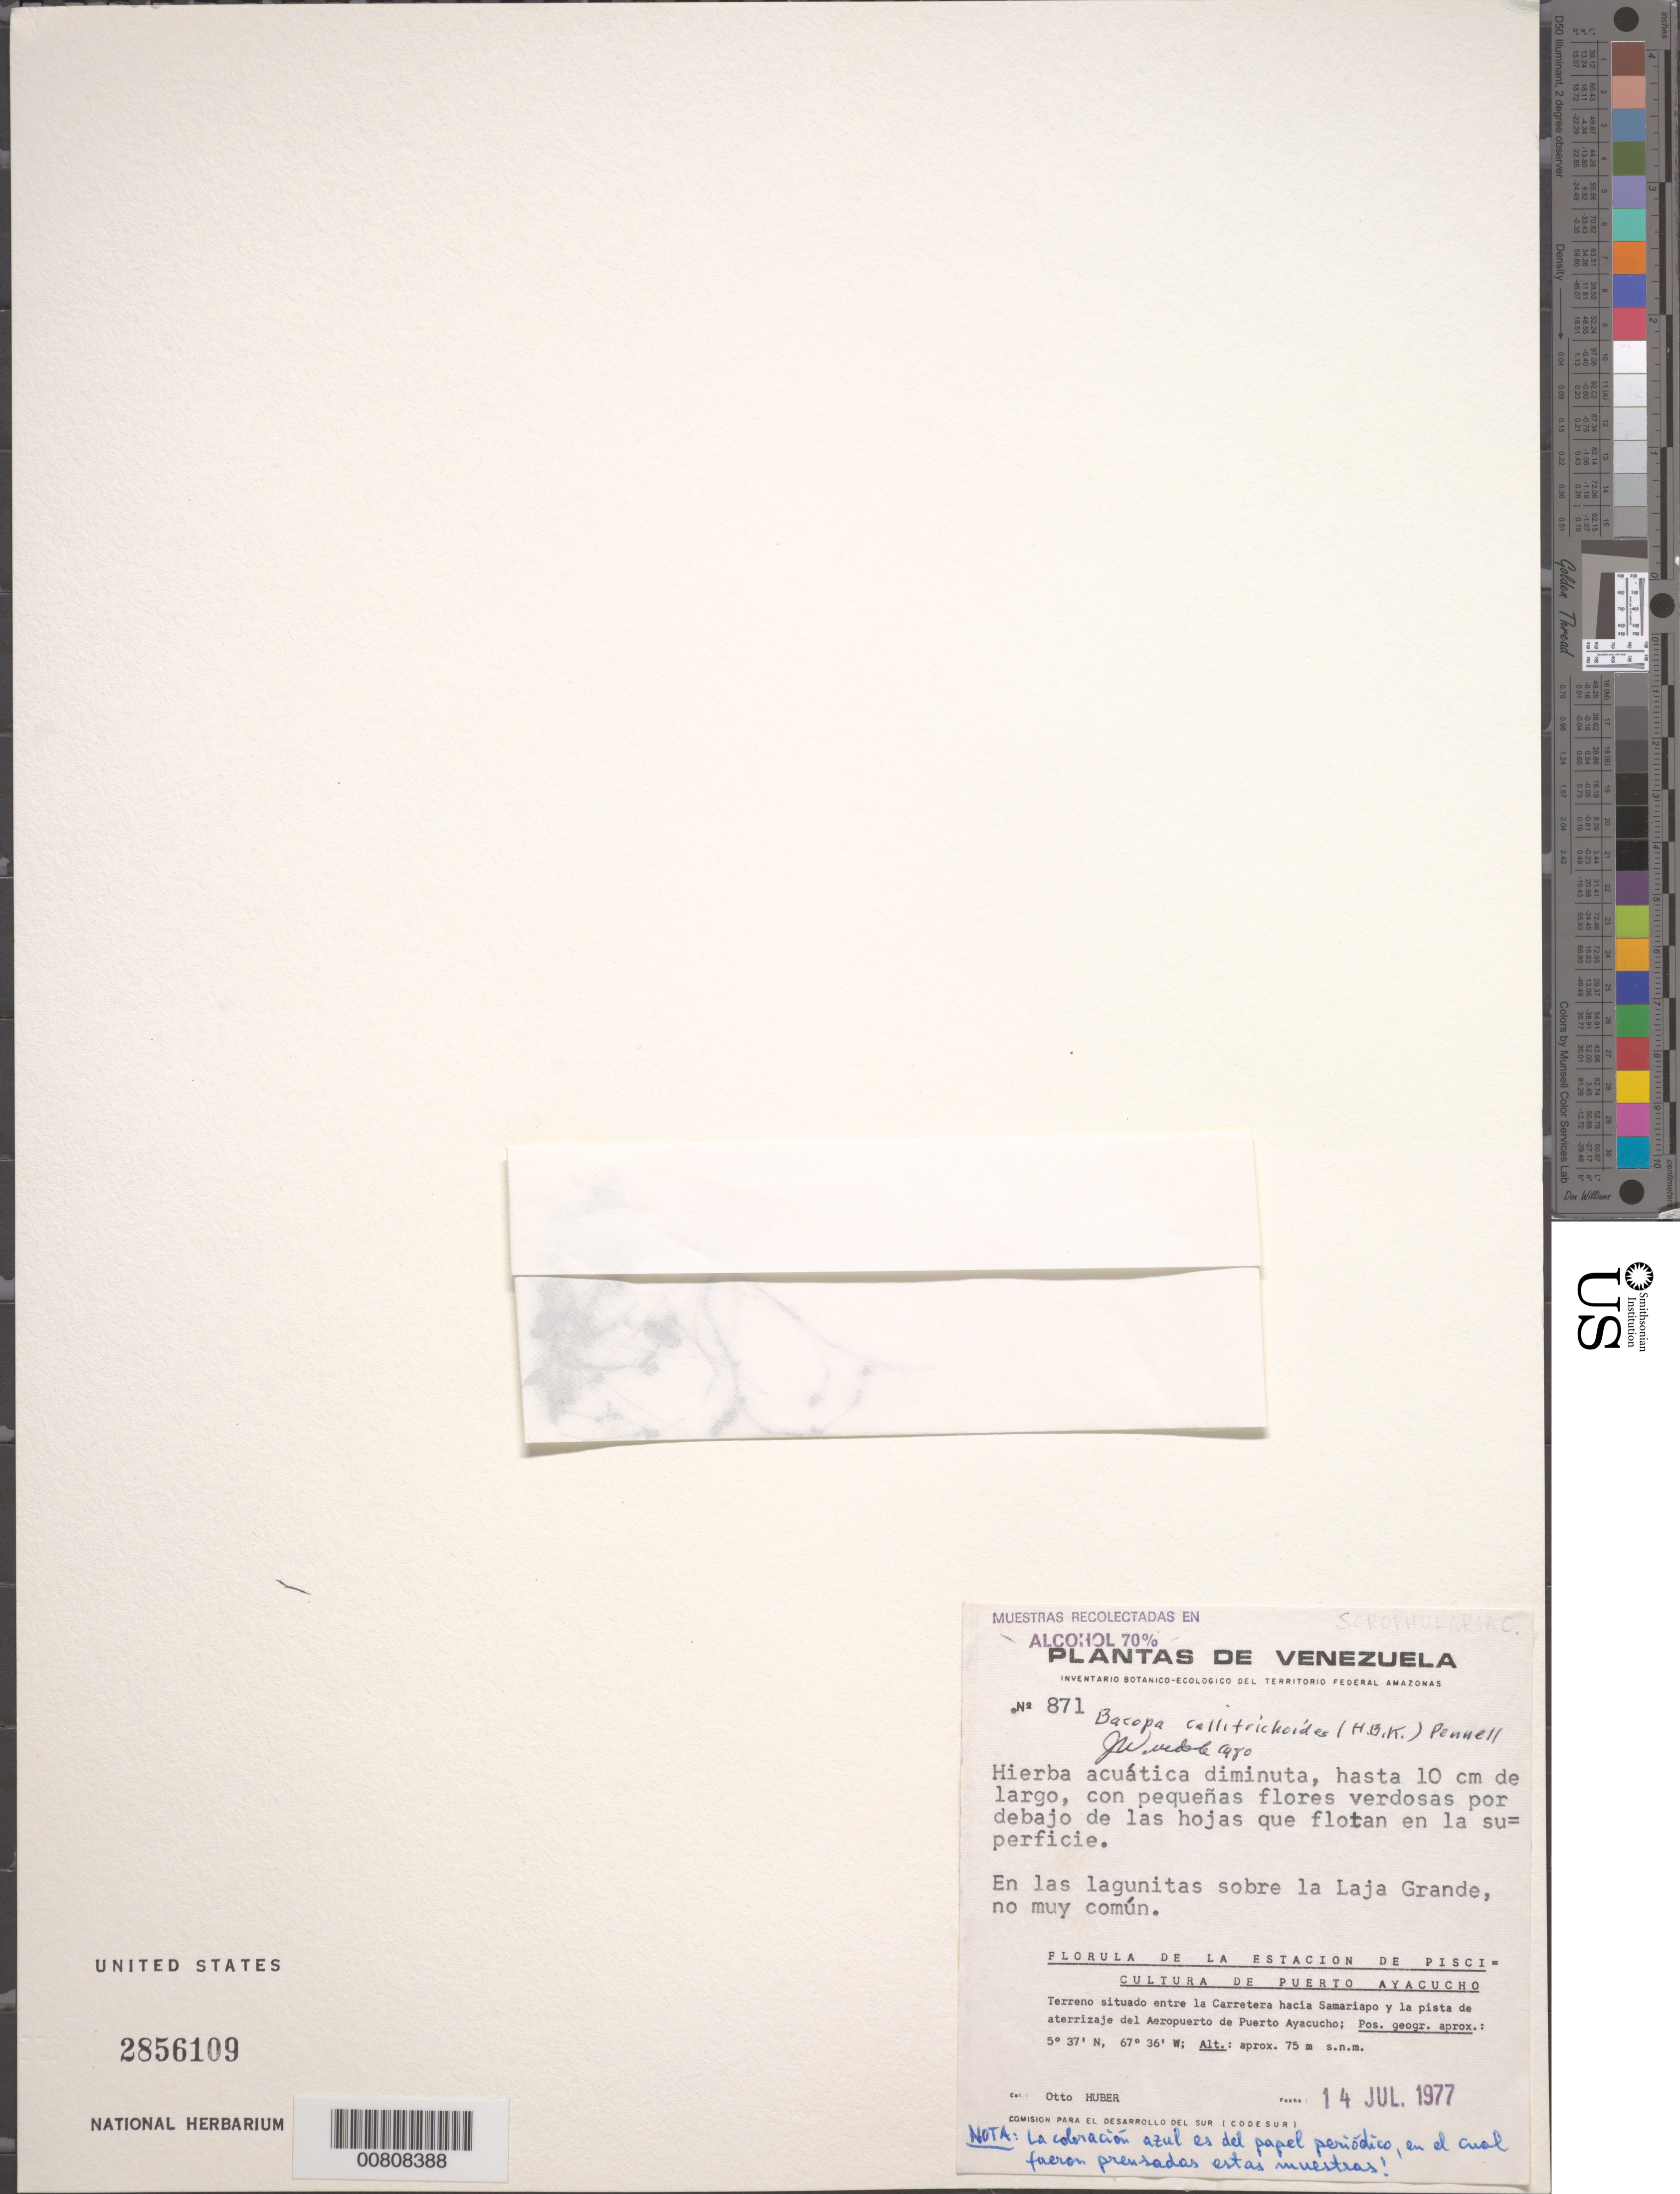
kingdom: Plantae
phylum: Tracheophyta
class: Magnoliopsida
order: Lamiales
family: Plantaginaceae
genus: Bacopa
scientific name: Bacopa callitrichoides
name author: (Kunth) Pennell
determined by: Wurdack, John J., (US), US (UNITED STATES)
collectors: O. Huber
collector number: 871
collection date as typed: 14-Jul-77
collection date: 1977-07-14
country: Venezuela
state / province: Amazonas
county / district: Atures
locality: Puerto Ayacucho, carretera hacia Samariapo y la pista de aterrizaje del Aeropuerto de Puerto Ayacucho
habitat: Small lake on Laja Grande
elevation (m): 75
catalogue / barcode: US 2856109